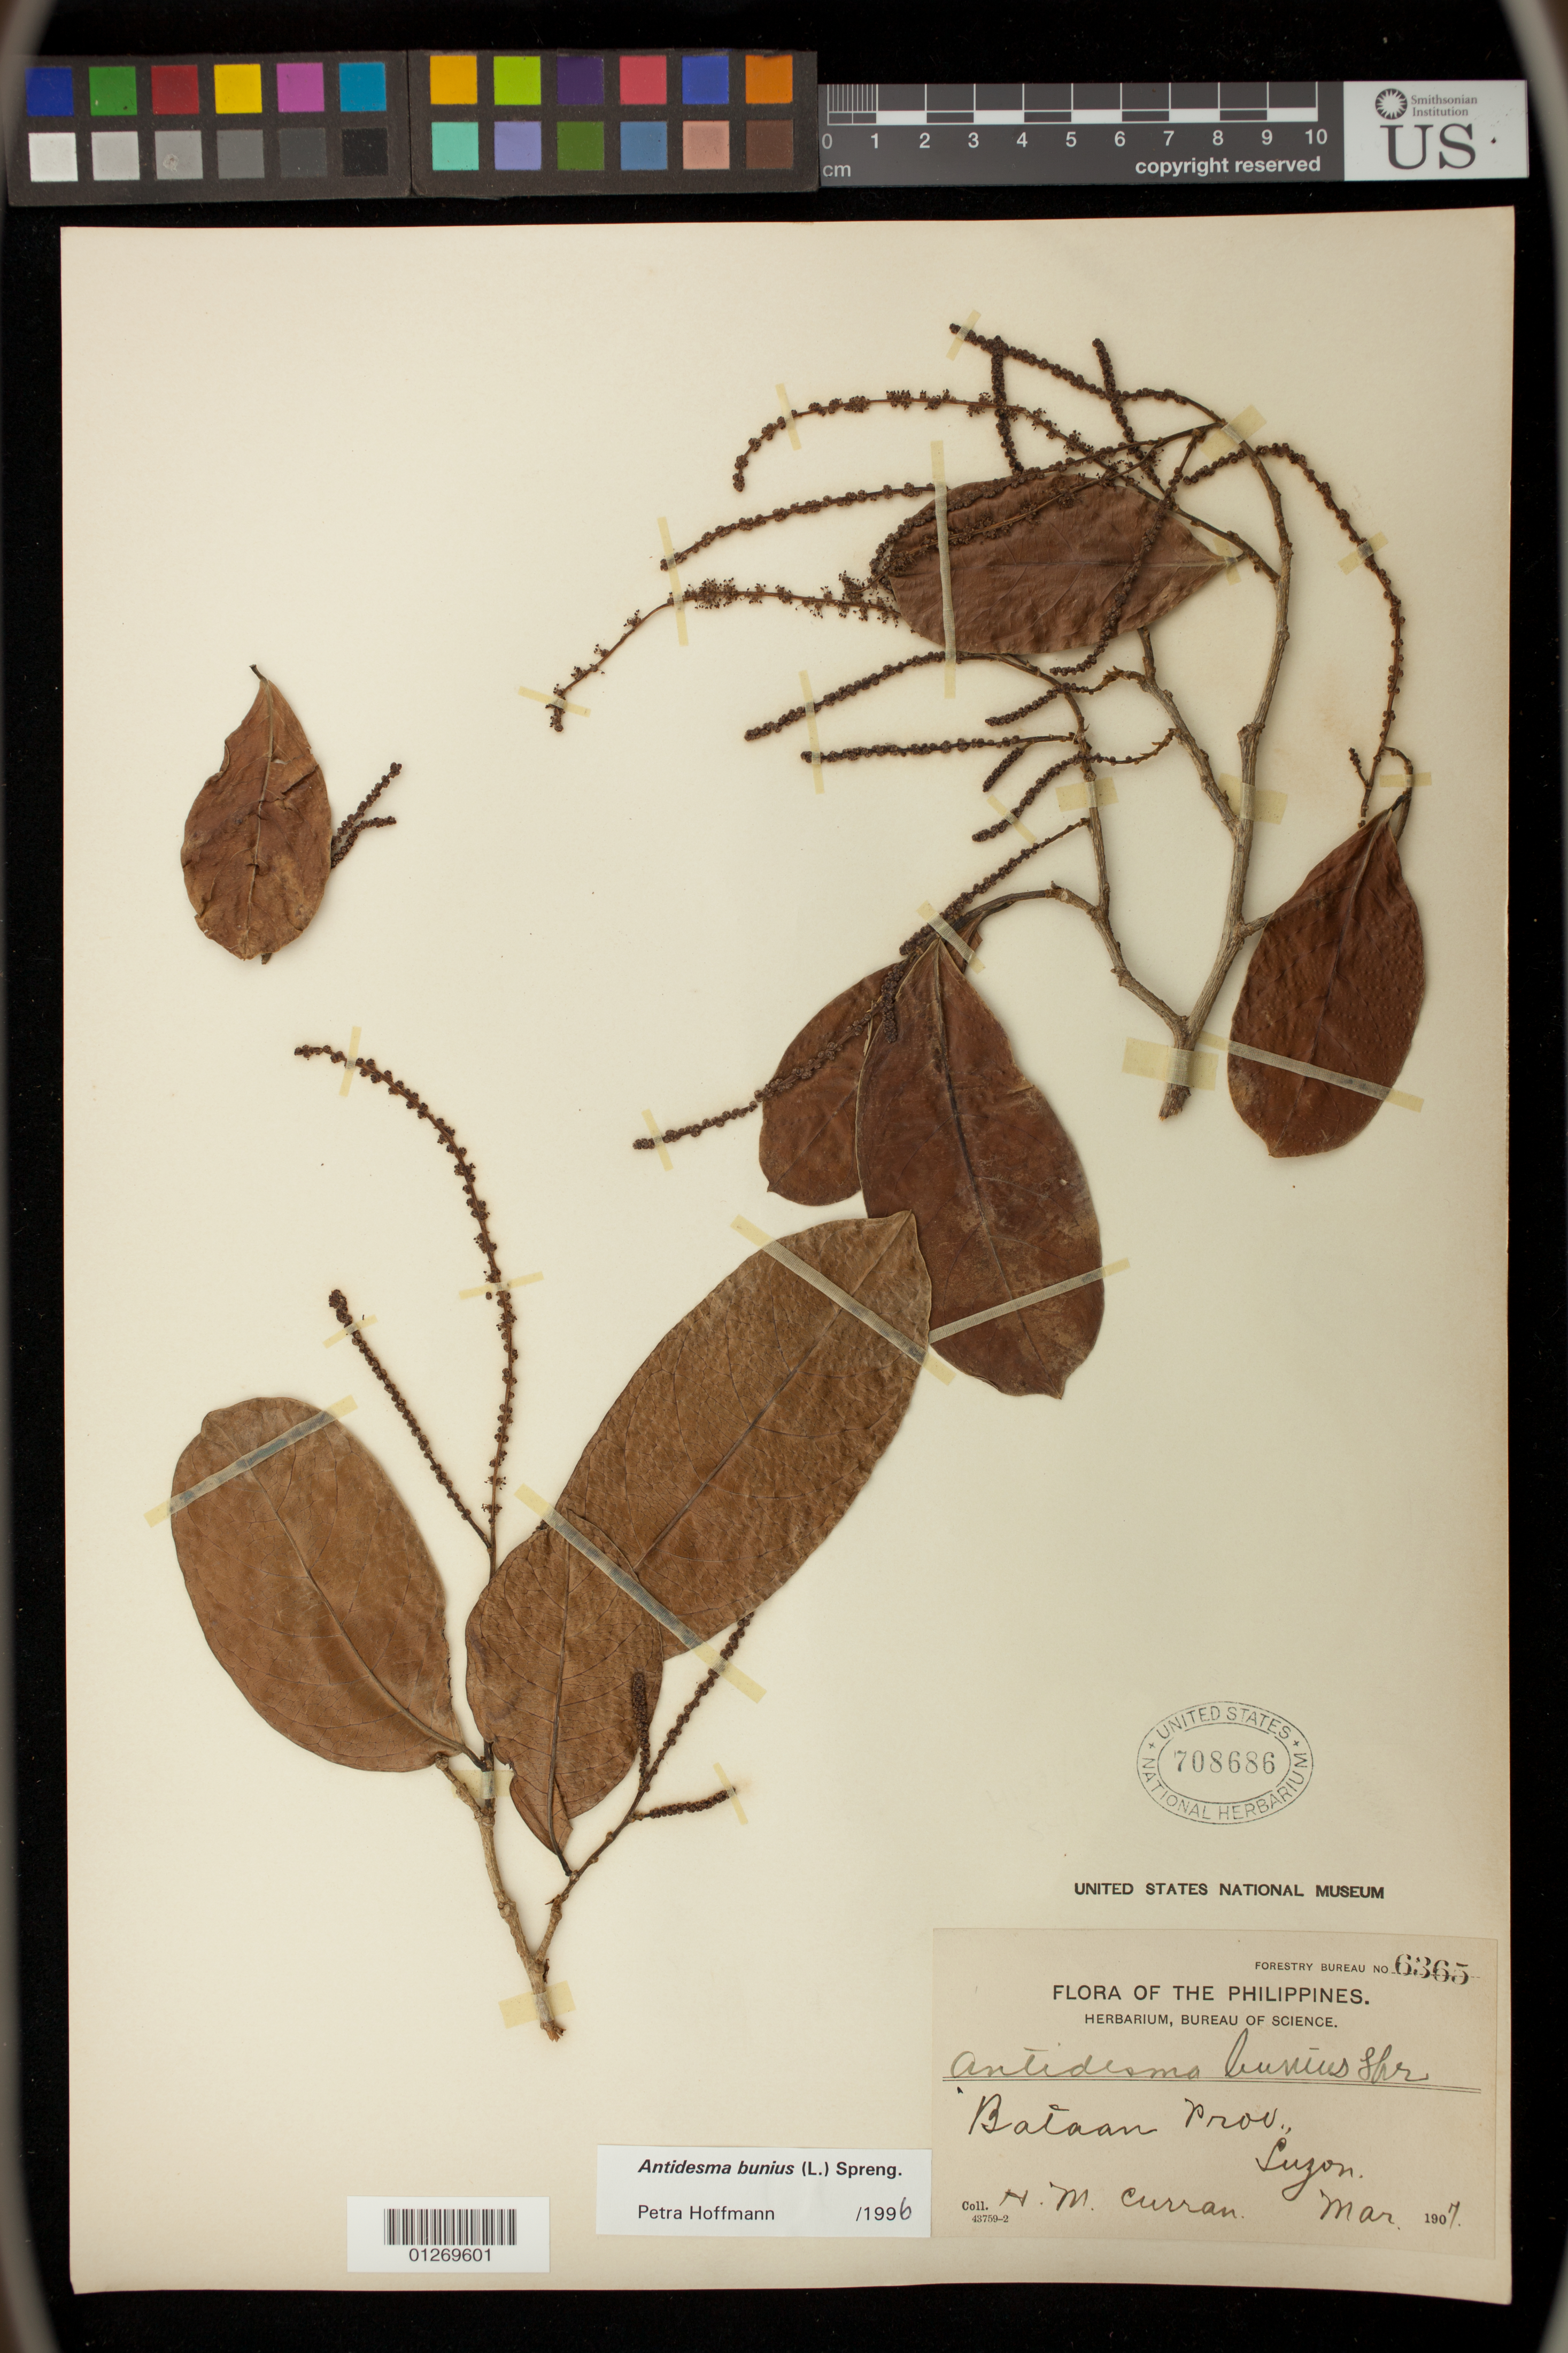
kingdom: Plantae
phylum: Tracheophyta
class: Magnoliopsida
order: Malpighiales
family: Phyllanthaceae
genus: Antidesma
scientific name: Antidesma bunius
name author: (L.) Spreng.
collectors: H. M. Curran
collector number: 6365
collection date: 1907-03-01/1907-03-31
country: Philippines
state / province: Central Luzon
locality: Bataan Prov. Luzon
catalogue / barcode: US 708686